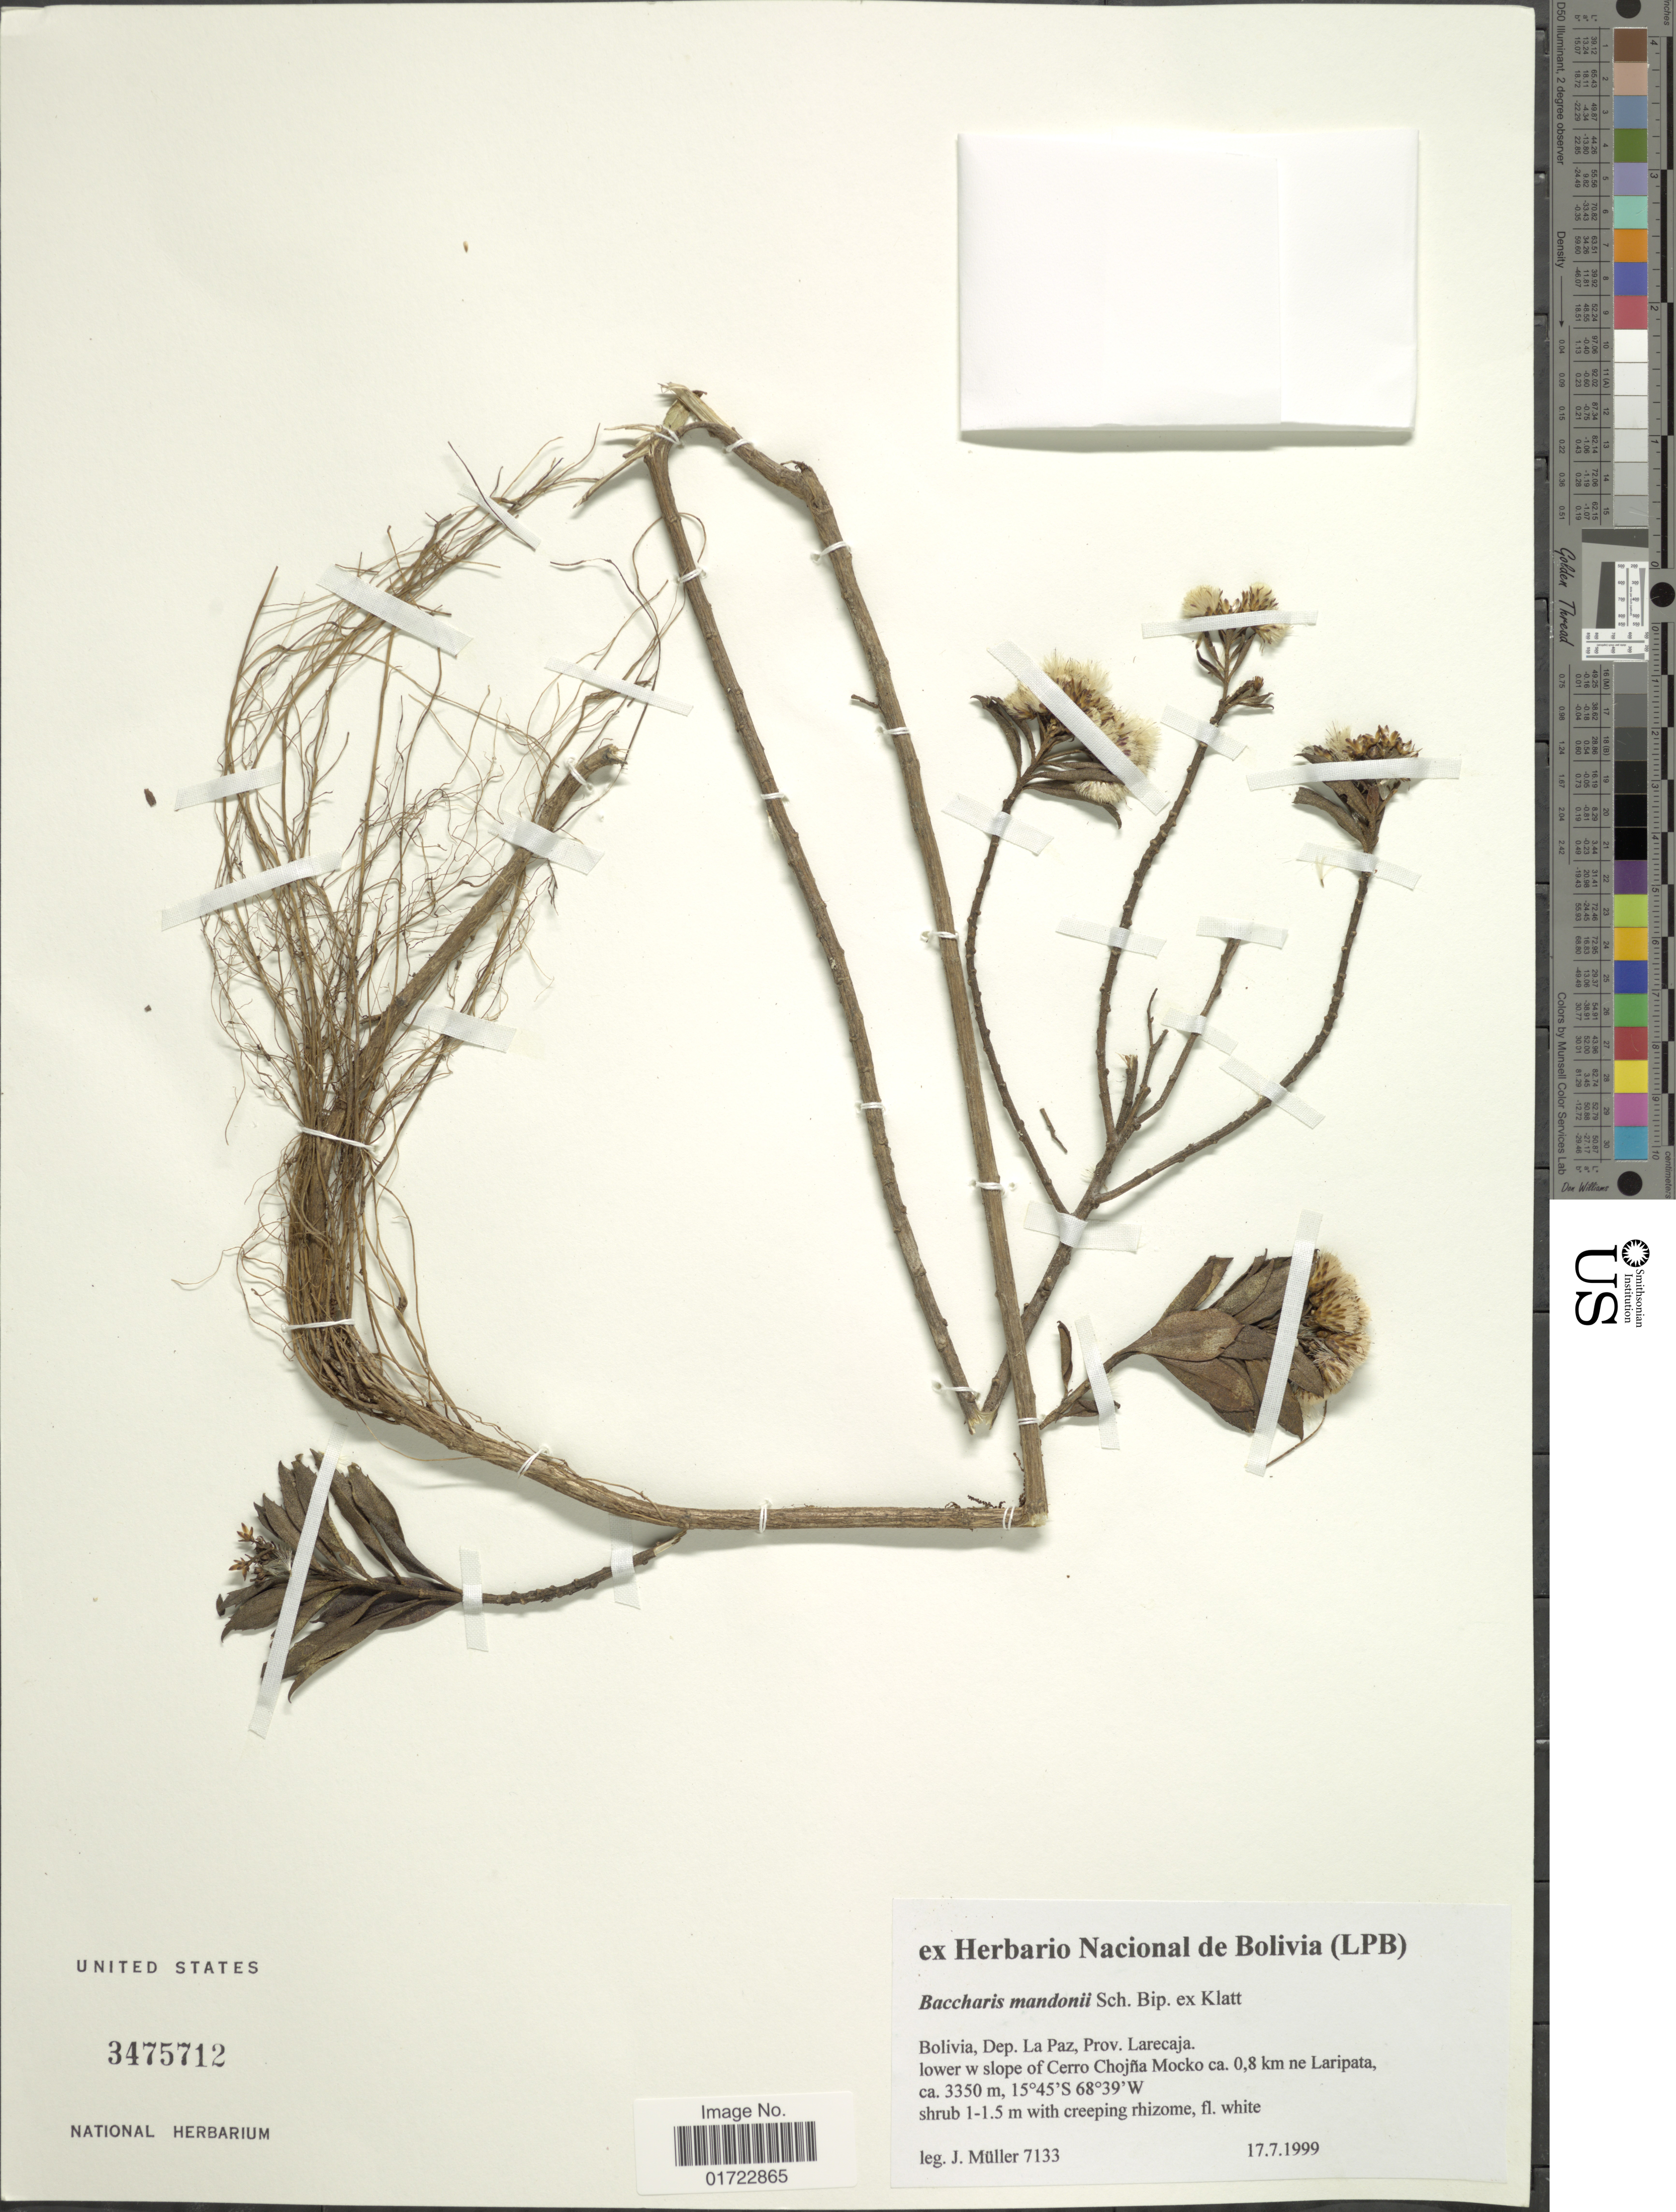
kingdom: Plantae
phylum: Tracheophyta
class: Magnoliopsida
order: Asterales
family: Asteraceae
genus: Baccharis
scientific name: Baccharis mandonii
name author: Sch. Bip. ex Klatt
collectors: J. Müller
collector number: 7133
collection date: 1999-07-17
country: Bolivia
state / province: La Paz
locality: Prov. Larecaja. lower w slope of Cerro Chojña Mocko ca. 0,8 km ne Laripata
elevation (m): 3350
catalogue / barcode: US 3475712